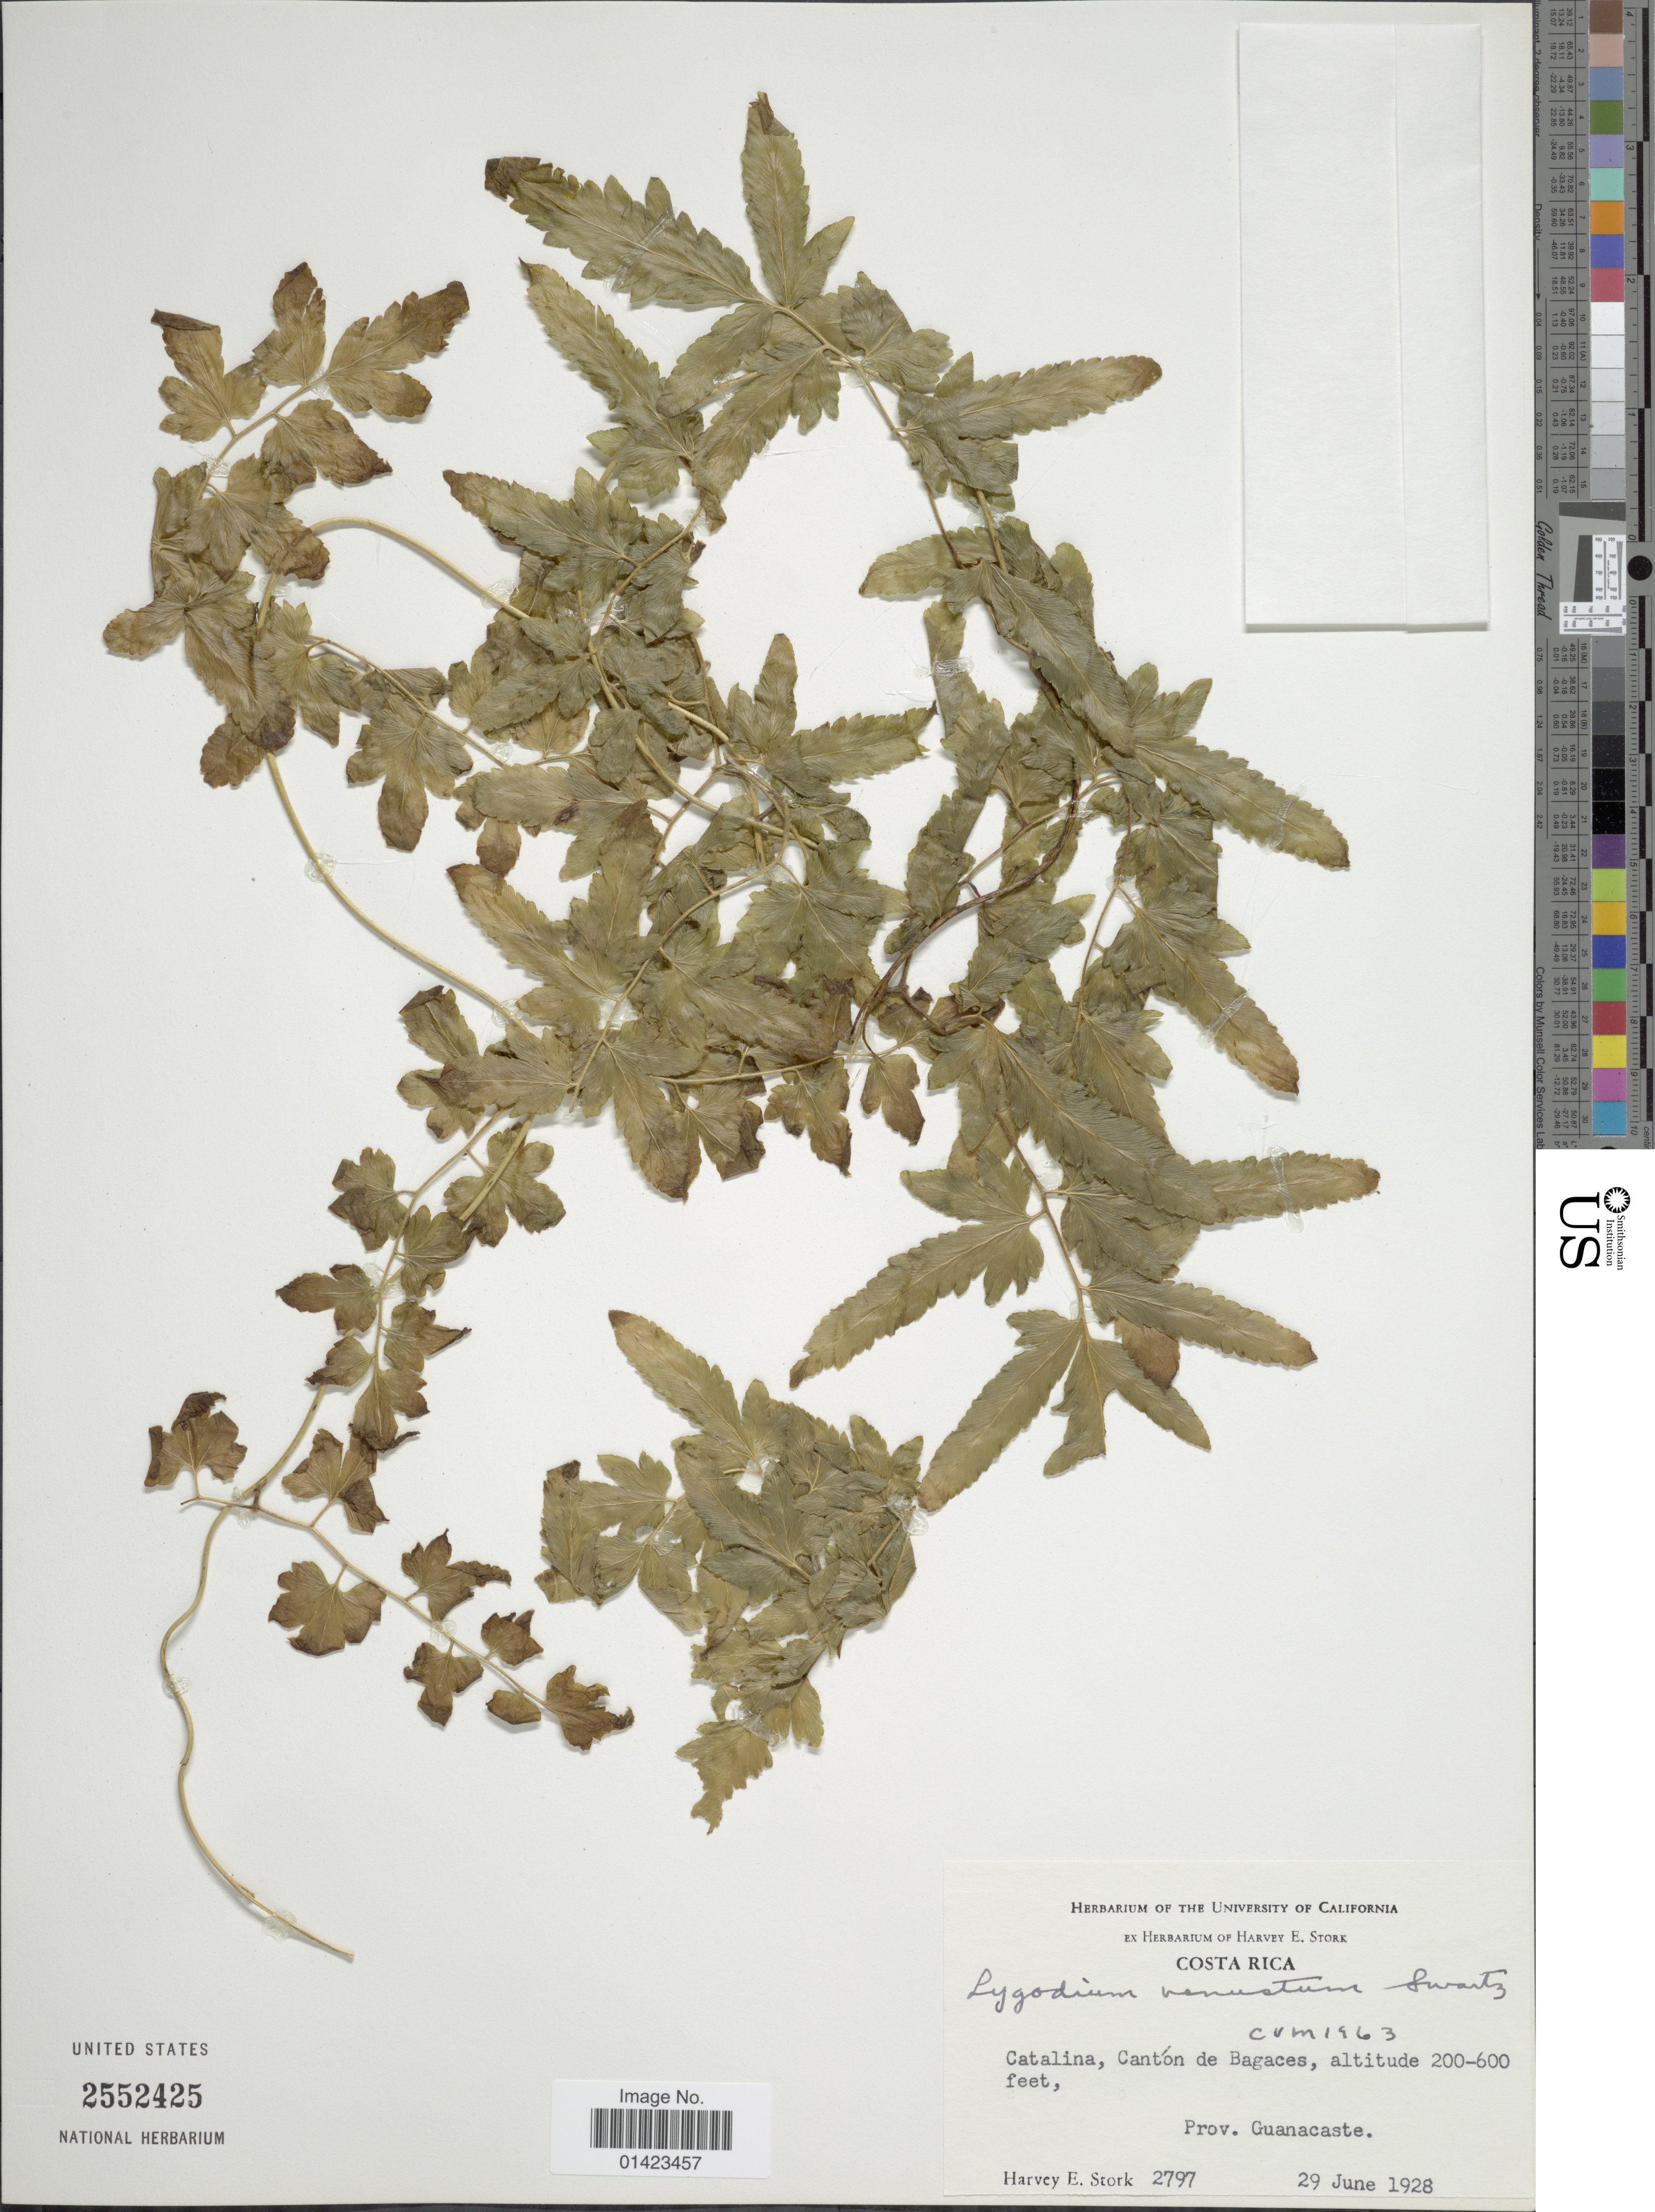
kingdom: Plantae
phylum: Tracheophyta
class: Polypodiopsida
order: Schizaeales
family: Lygodiaceae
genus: Lygodium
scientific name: Lygodium venustum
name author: Sw.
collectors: H. E. Stork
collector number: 2797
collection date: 1928-06-29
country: Costa Rica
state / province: Guanacaste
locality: Catalina, Cantón de Bagaces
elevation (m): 61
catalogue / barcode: US 2552425